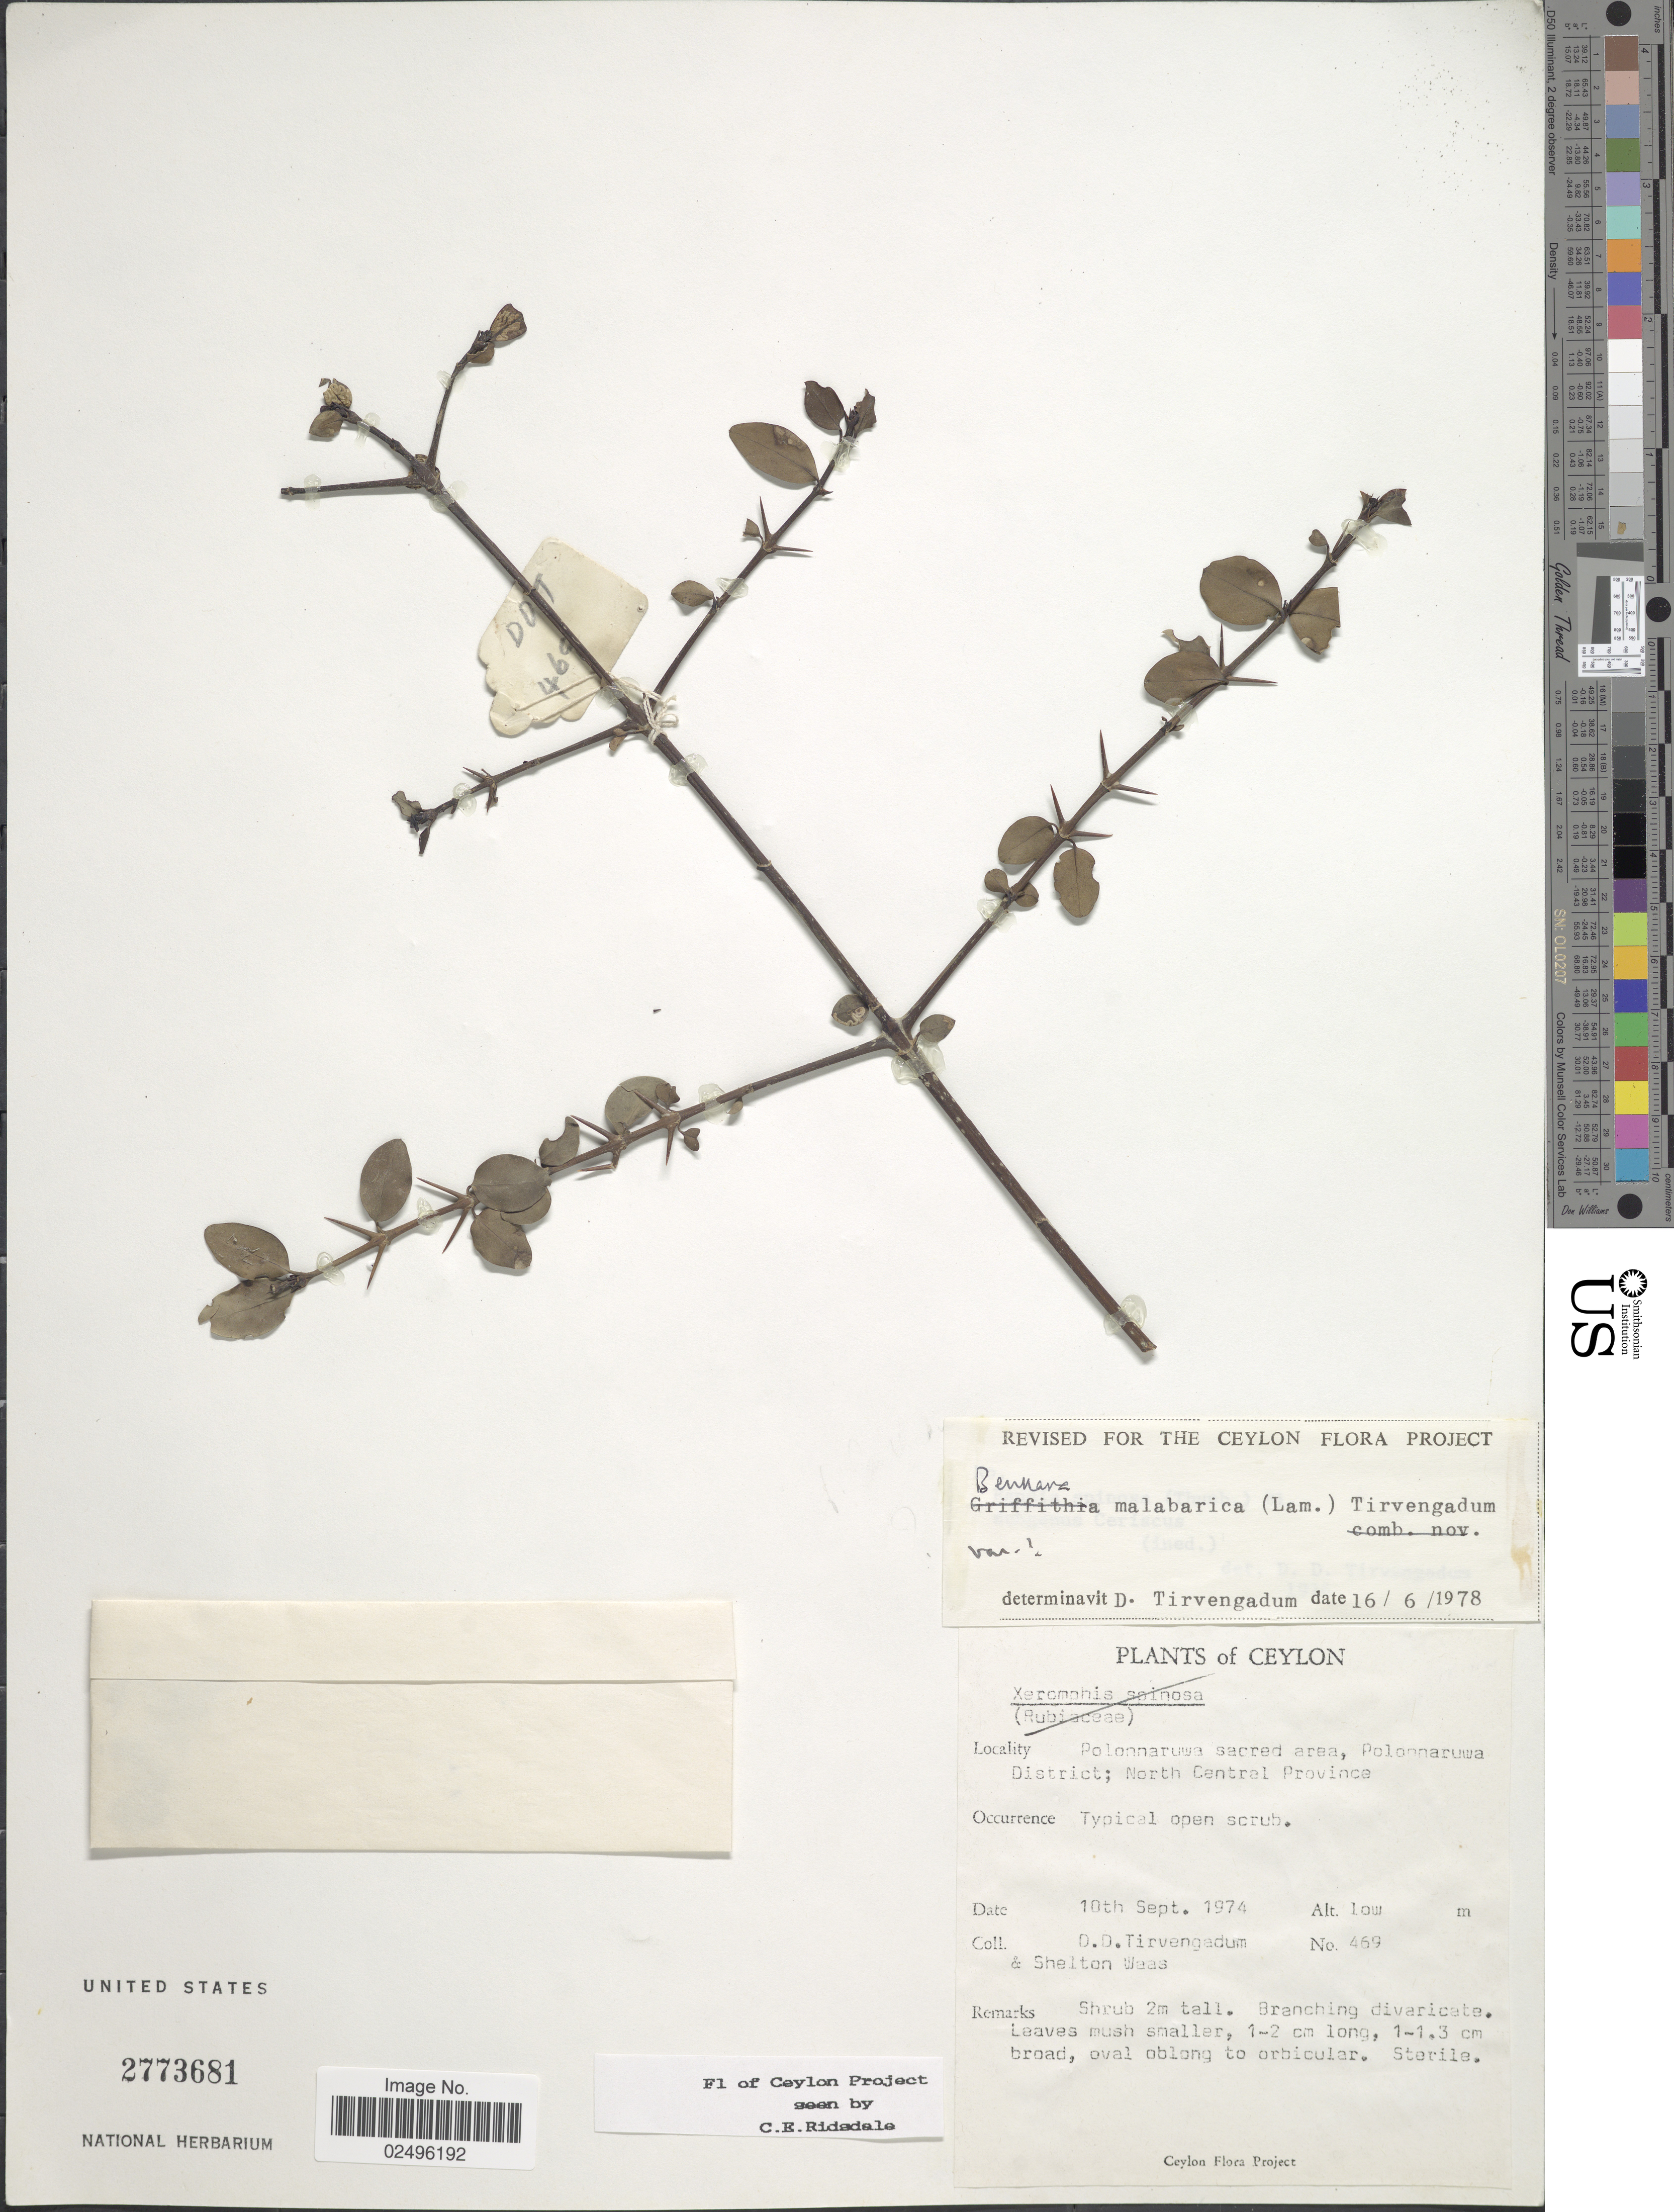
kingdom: Plantae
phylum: Tracheophyta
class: Magnoliopsida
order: Gentianales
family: Rubiaceae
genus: Benkara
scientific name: Benkara malabarica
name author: (Lam.) Tirveng.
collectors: D. Tirvengadum & S. Waas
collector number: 469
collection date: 1974-09-10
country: Sri Lanka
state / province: North Central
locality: Ceylon. Polonnaruwa sacred area, Polonnaruwa District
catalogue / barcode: US 2773681